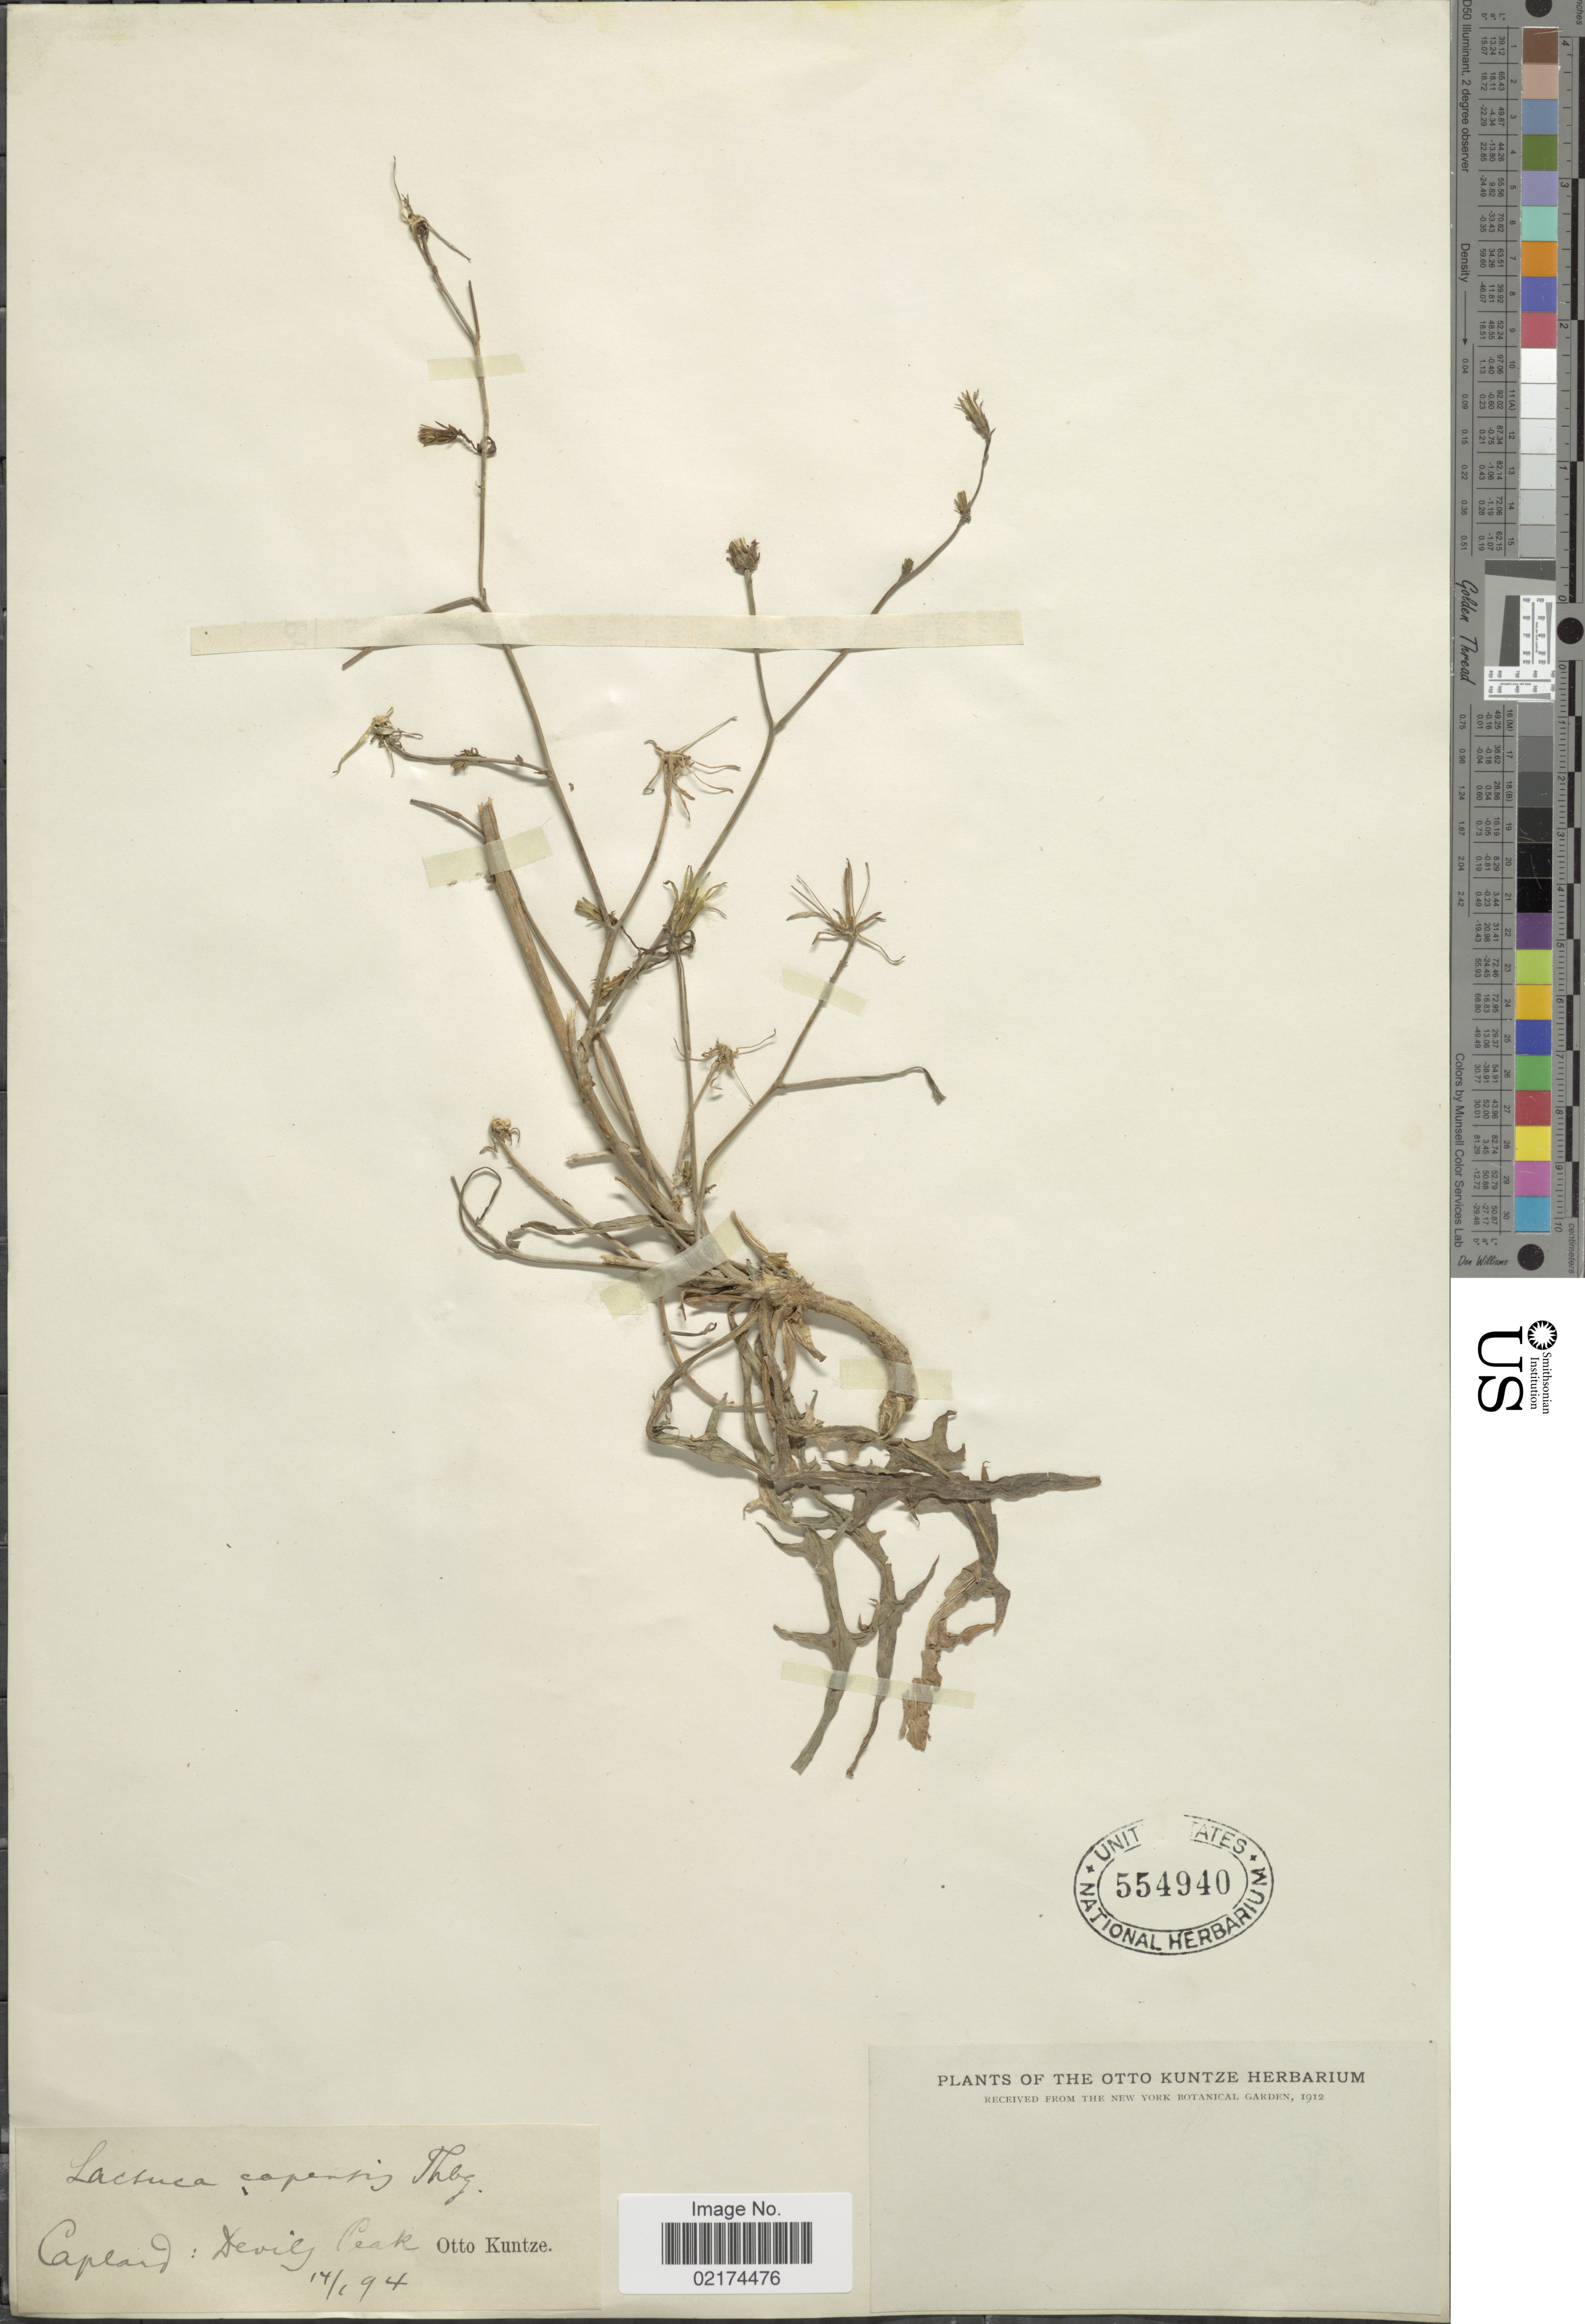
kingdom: Plantae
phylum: Tracheophyta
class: Magnoliopsida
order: Asterales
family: Asteraceae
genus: Lactuca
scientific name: Lactuca inermis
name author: Forssk.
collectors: C.E.O. Kuntze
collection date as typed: Transcribed d/m/y: 14/1/94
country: South Africa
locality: Capland: Devils Peak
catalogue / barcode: US 554940